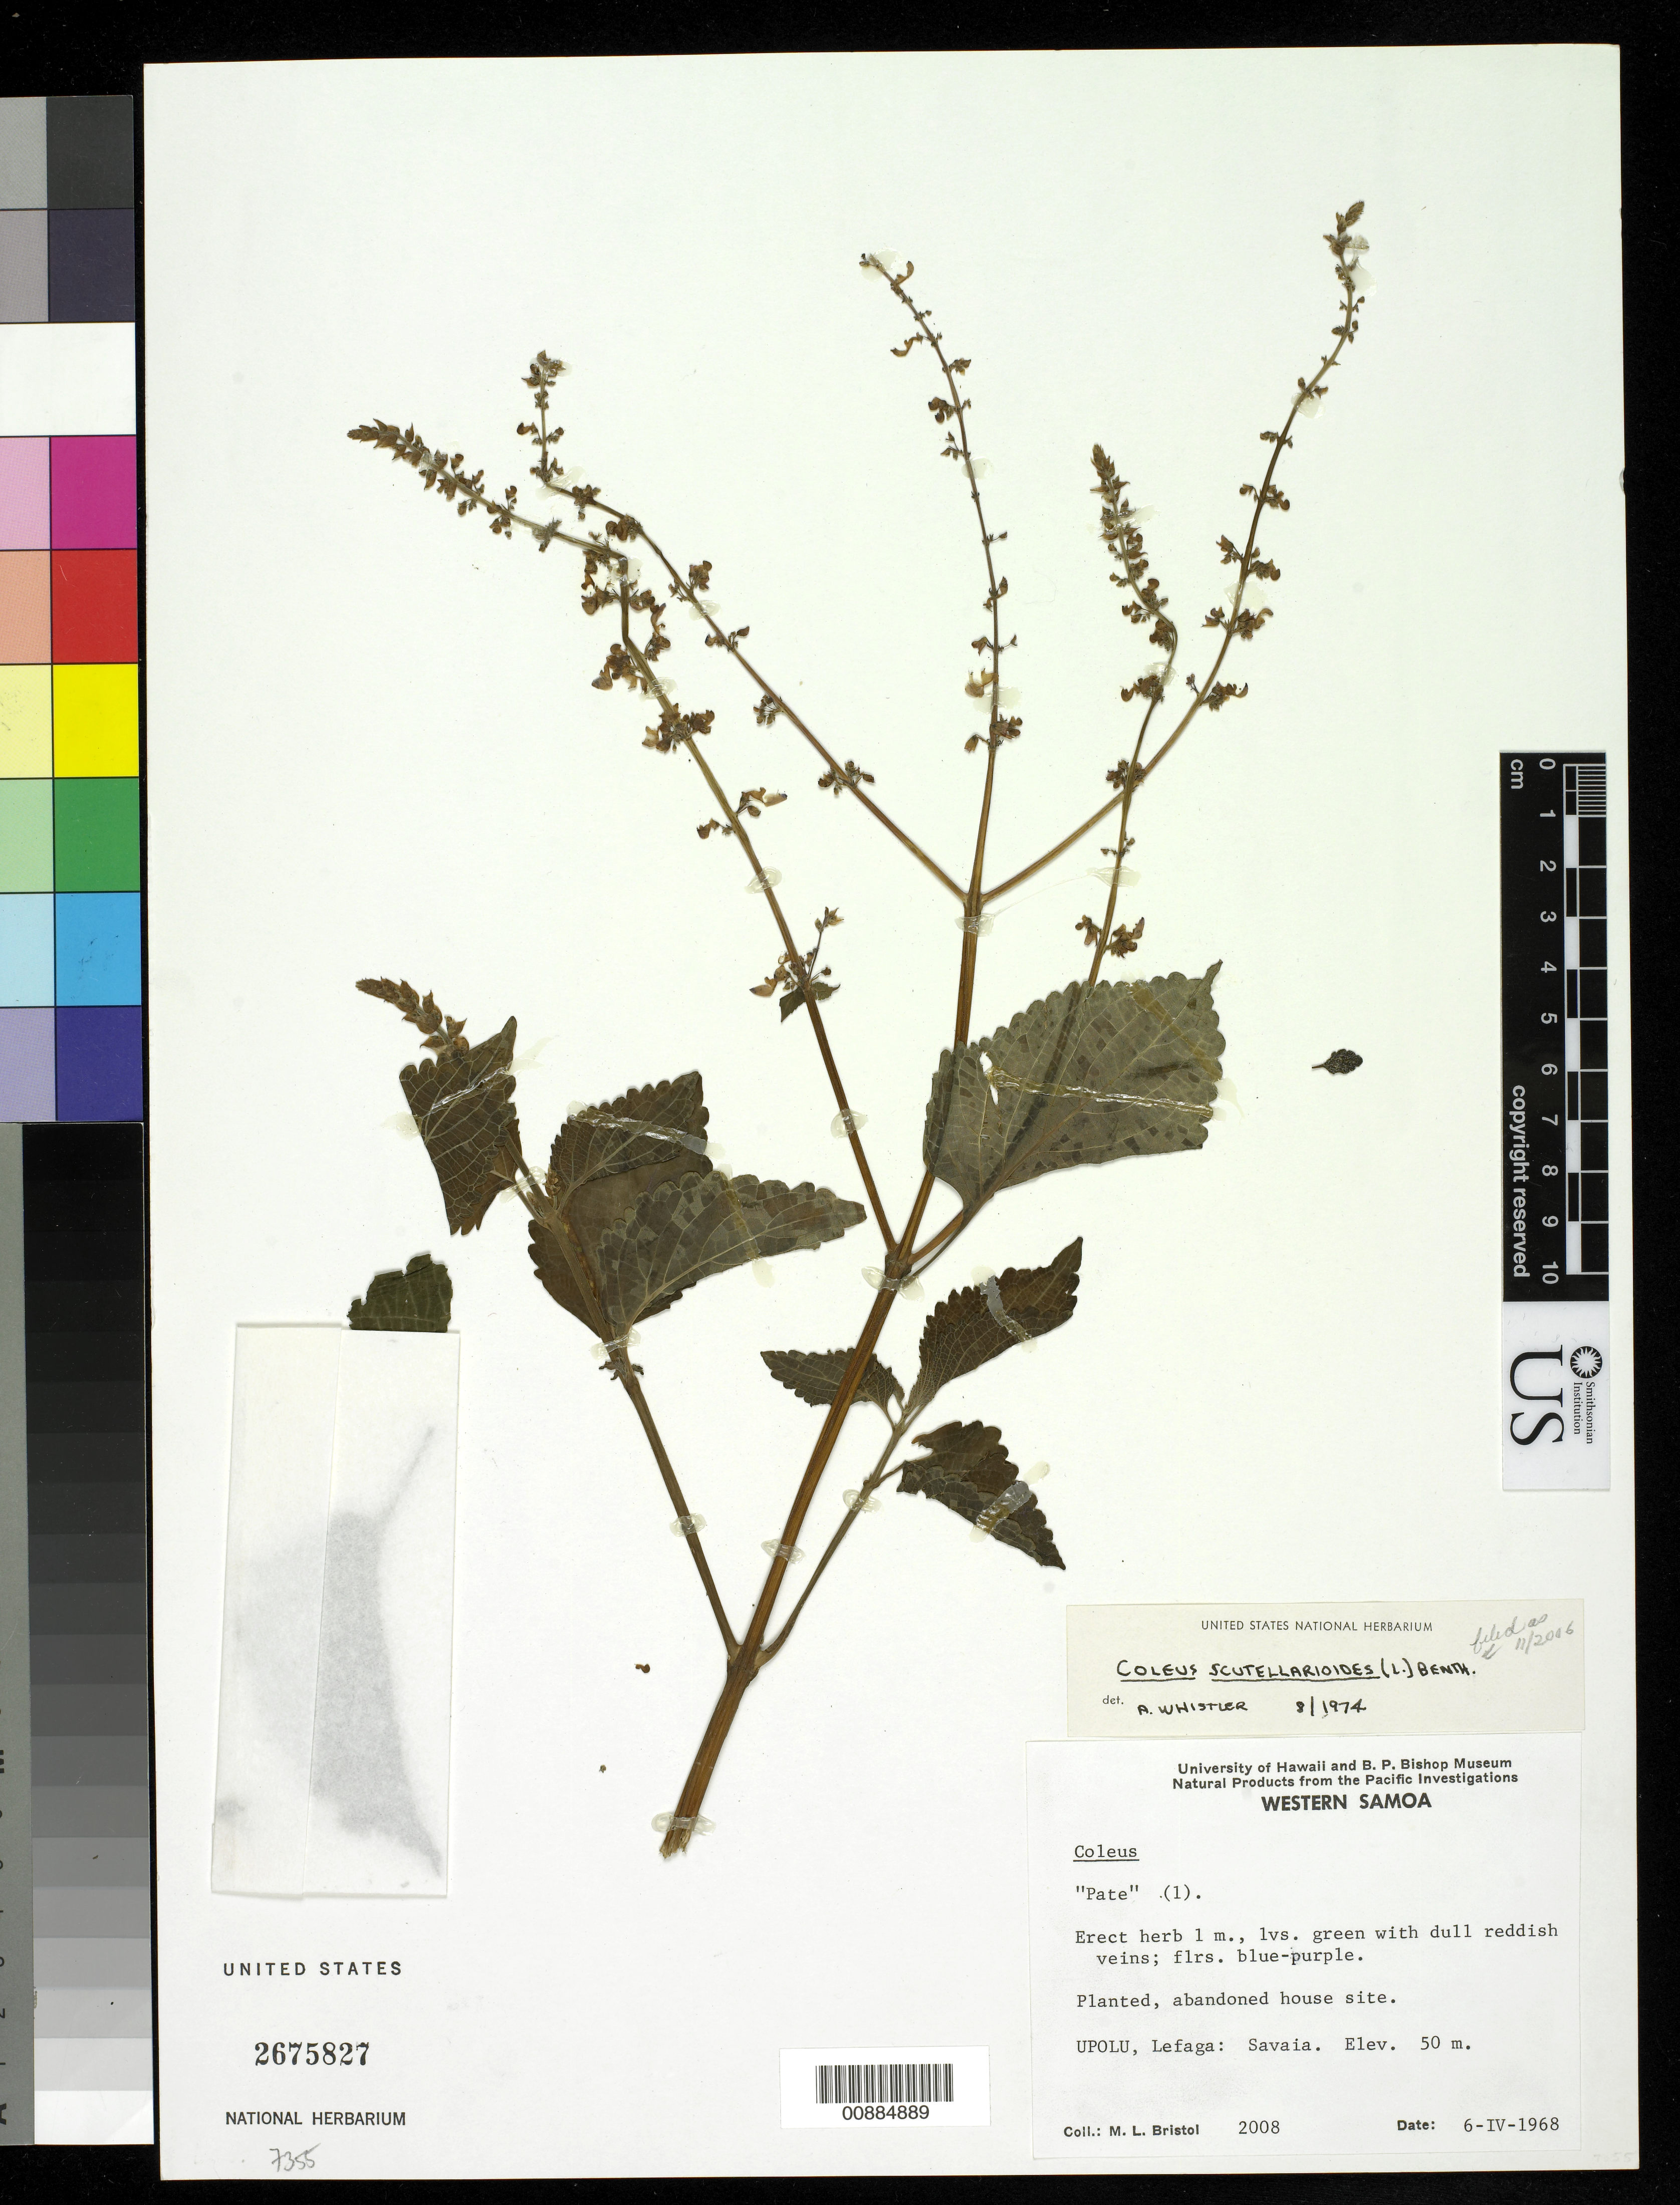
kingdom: Plantae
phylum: Tracheophyta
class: Magnoliopsida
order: Lamiales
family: Lamiaceae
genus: Coleus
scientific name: Coleus scutellarioides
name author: (L.) Benth.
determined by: Whistler, W. A.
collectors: M. L. Bristol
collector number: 2008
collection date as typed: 06 Apr 1968 or 04 Jun 1968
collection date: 1968-04-06 or 1968-06-04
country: Samoa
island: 'Upolu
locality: Upolu, Lefaga: Savaia.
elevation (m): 50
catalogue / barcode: US 2675827